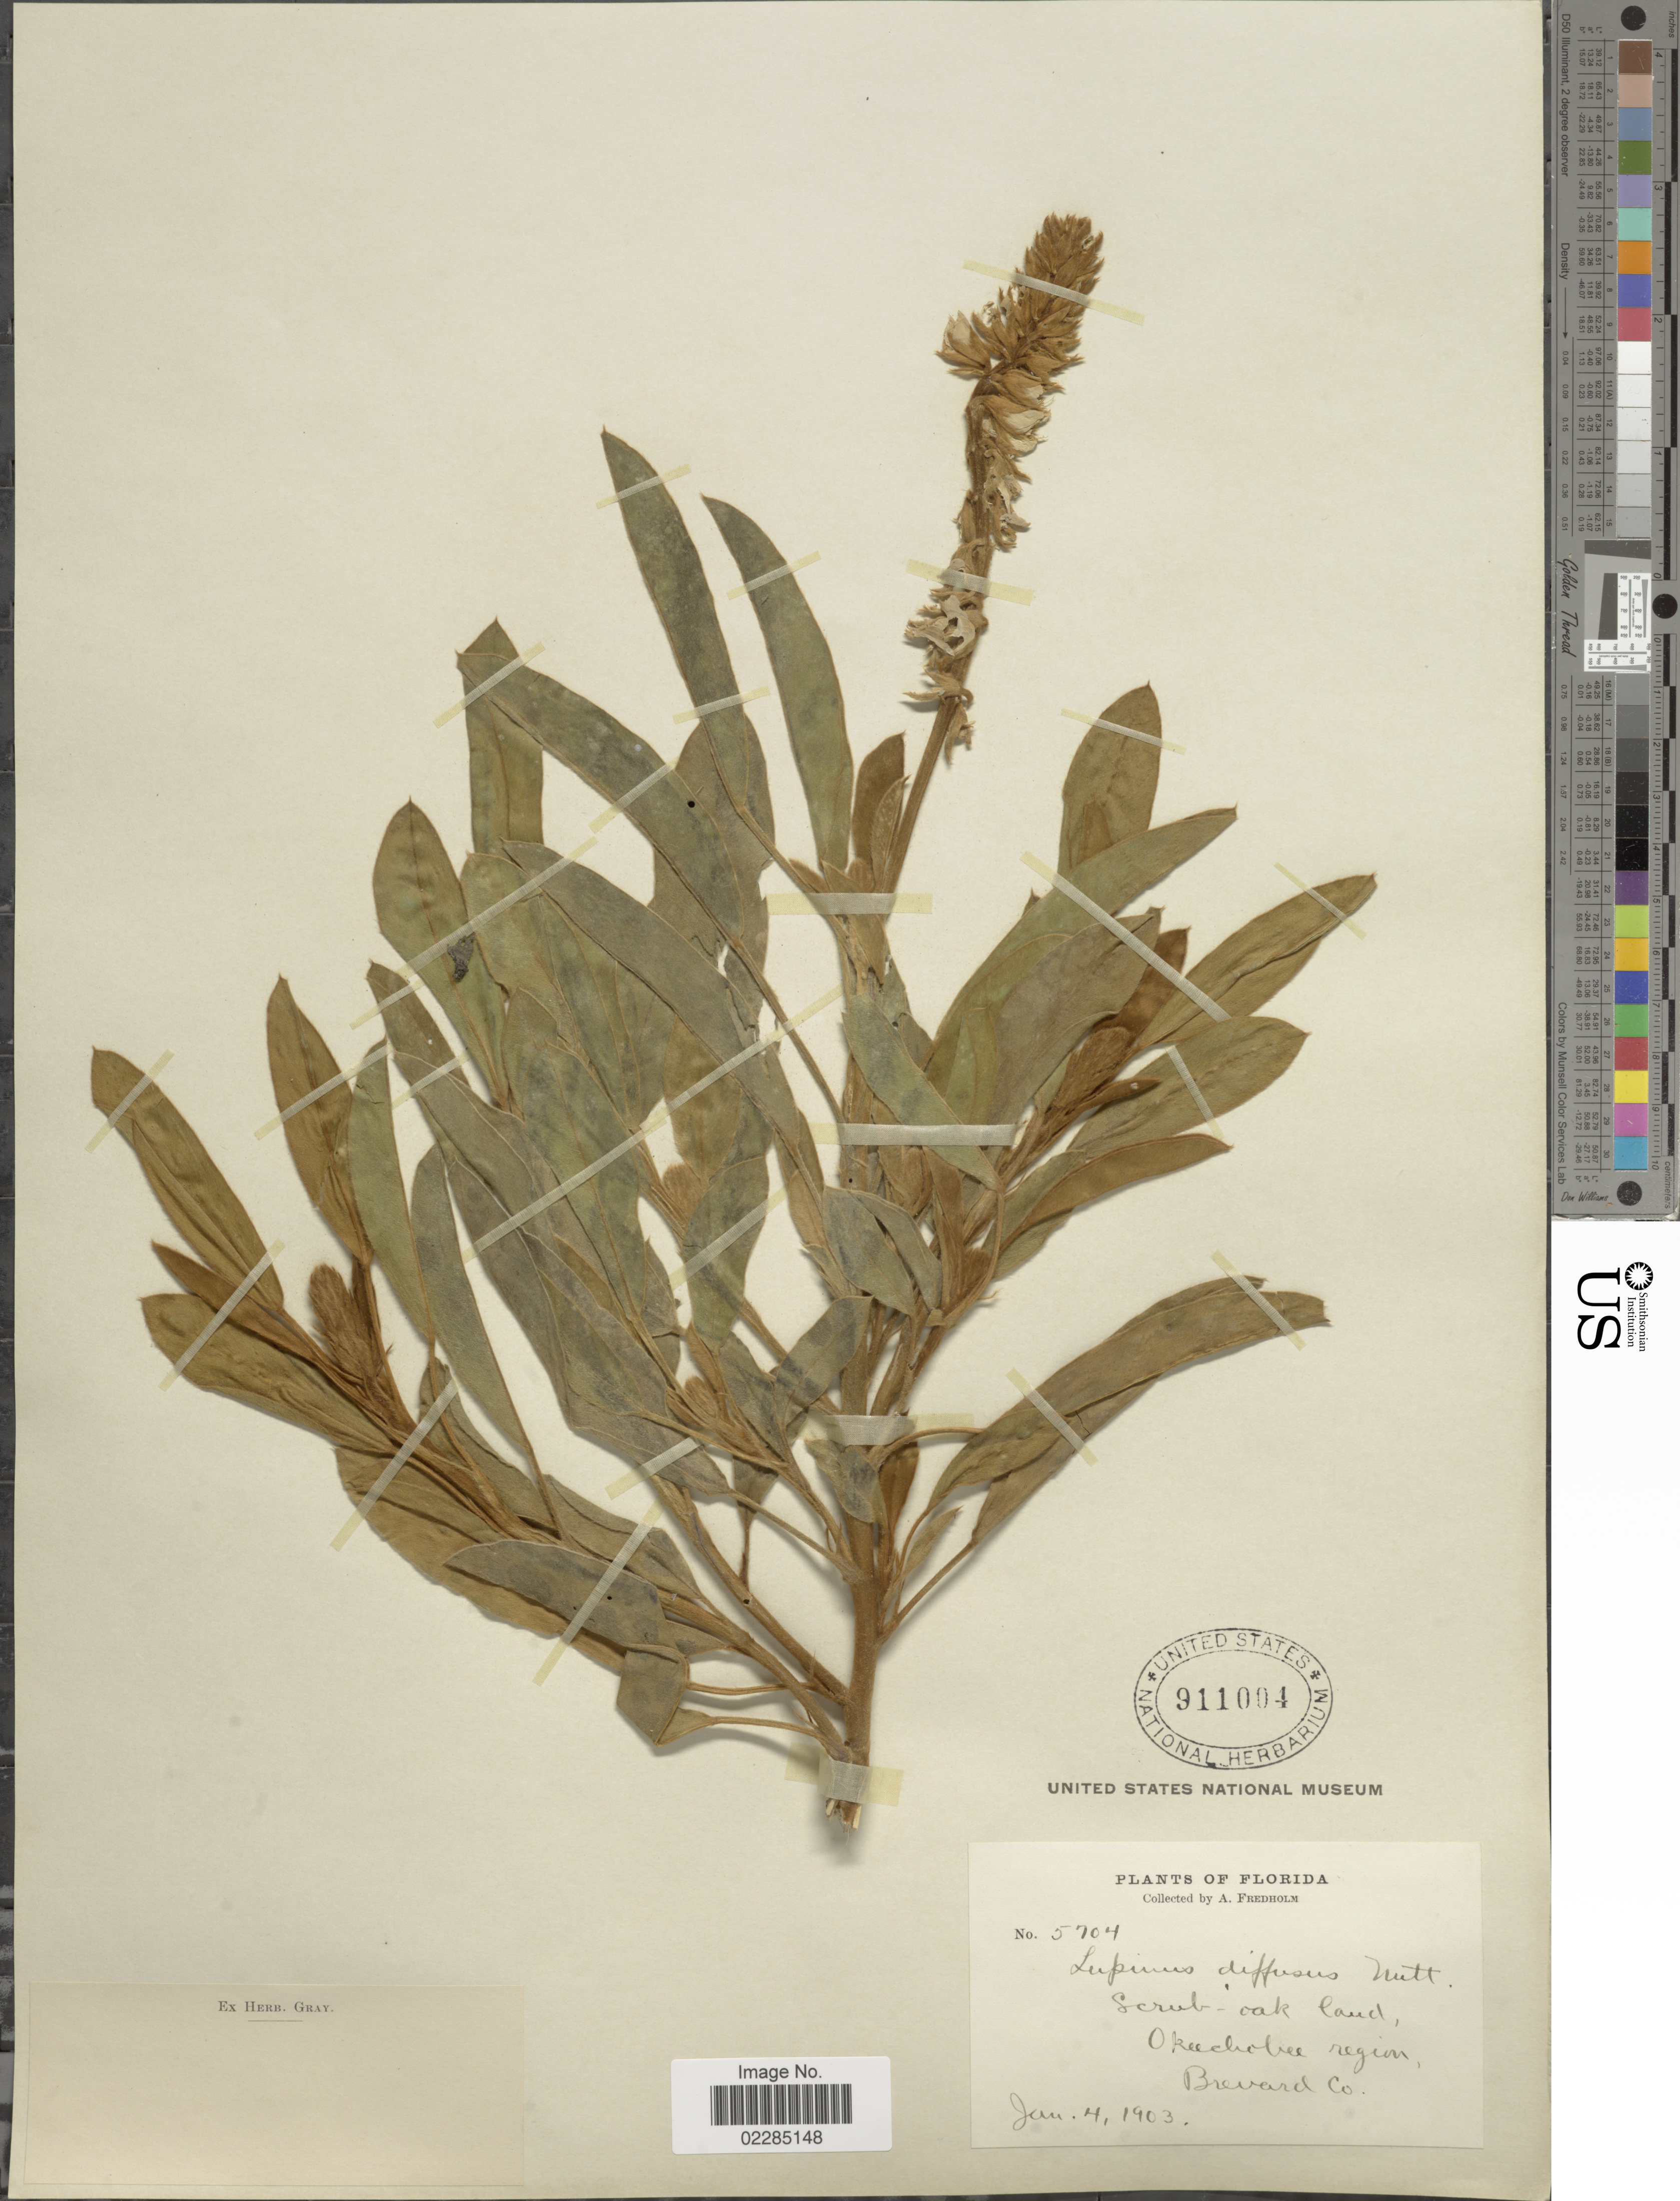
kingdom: Plantae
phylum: Tracheophyta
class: Magnoliopsida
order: Fabales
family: Fabaceae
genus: Lupinus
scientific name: Lupinus diffusus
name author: Nutt.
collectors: A. Fredholm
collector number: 5704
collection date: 1903-01-04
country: United States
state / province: Florida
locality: Okeechobee region, Brevard Co.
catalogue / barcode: US 911004